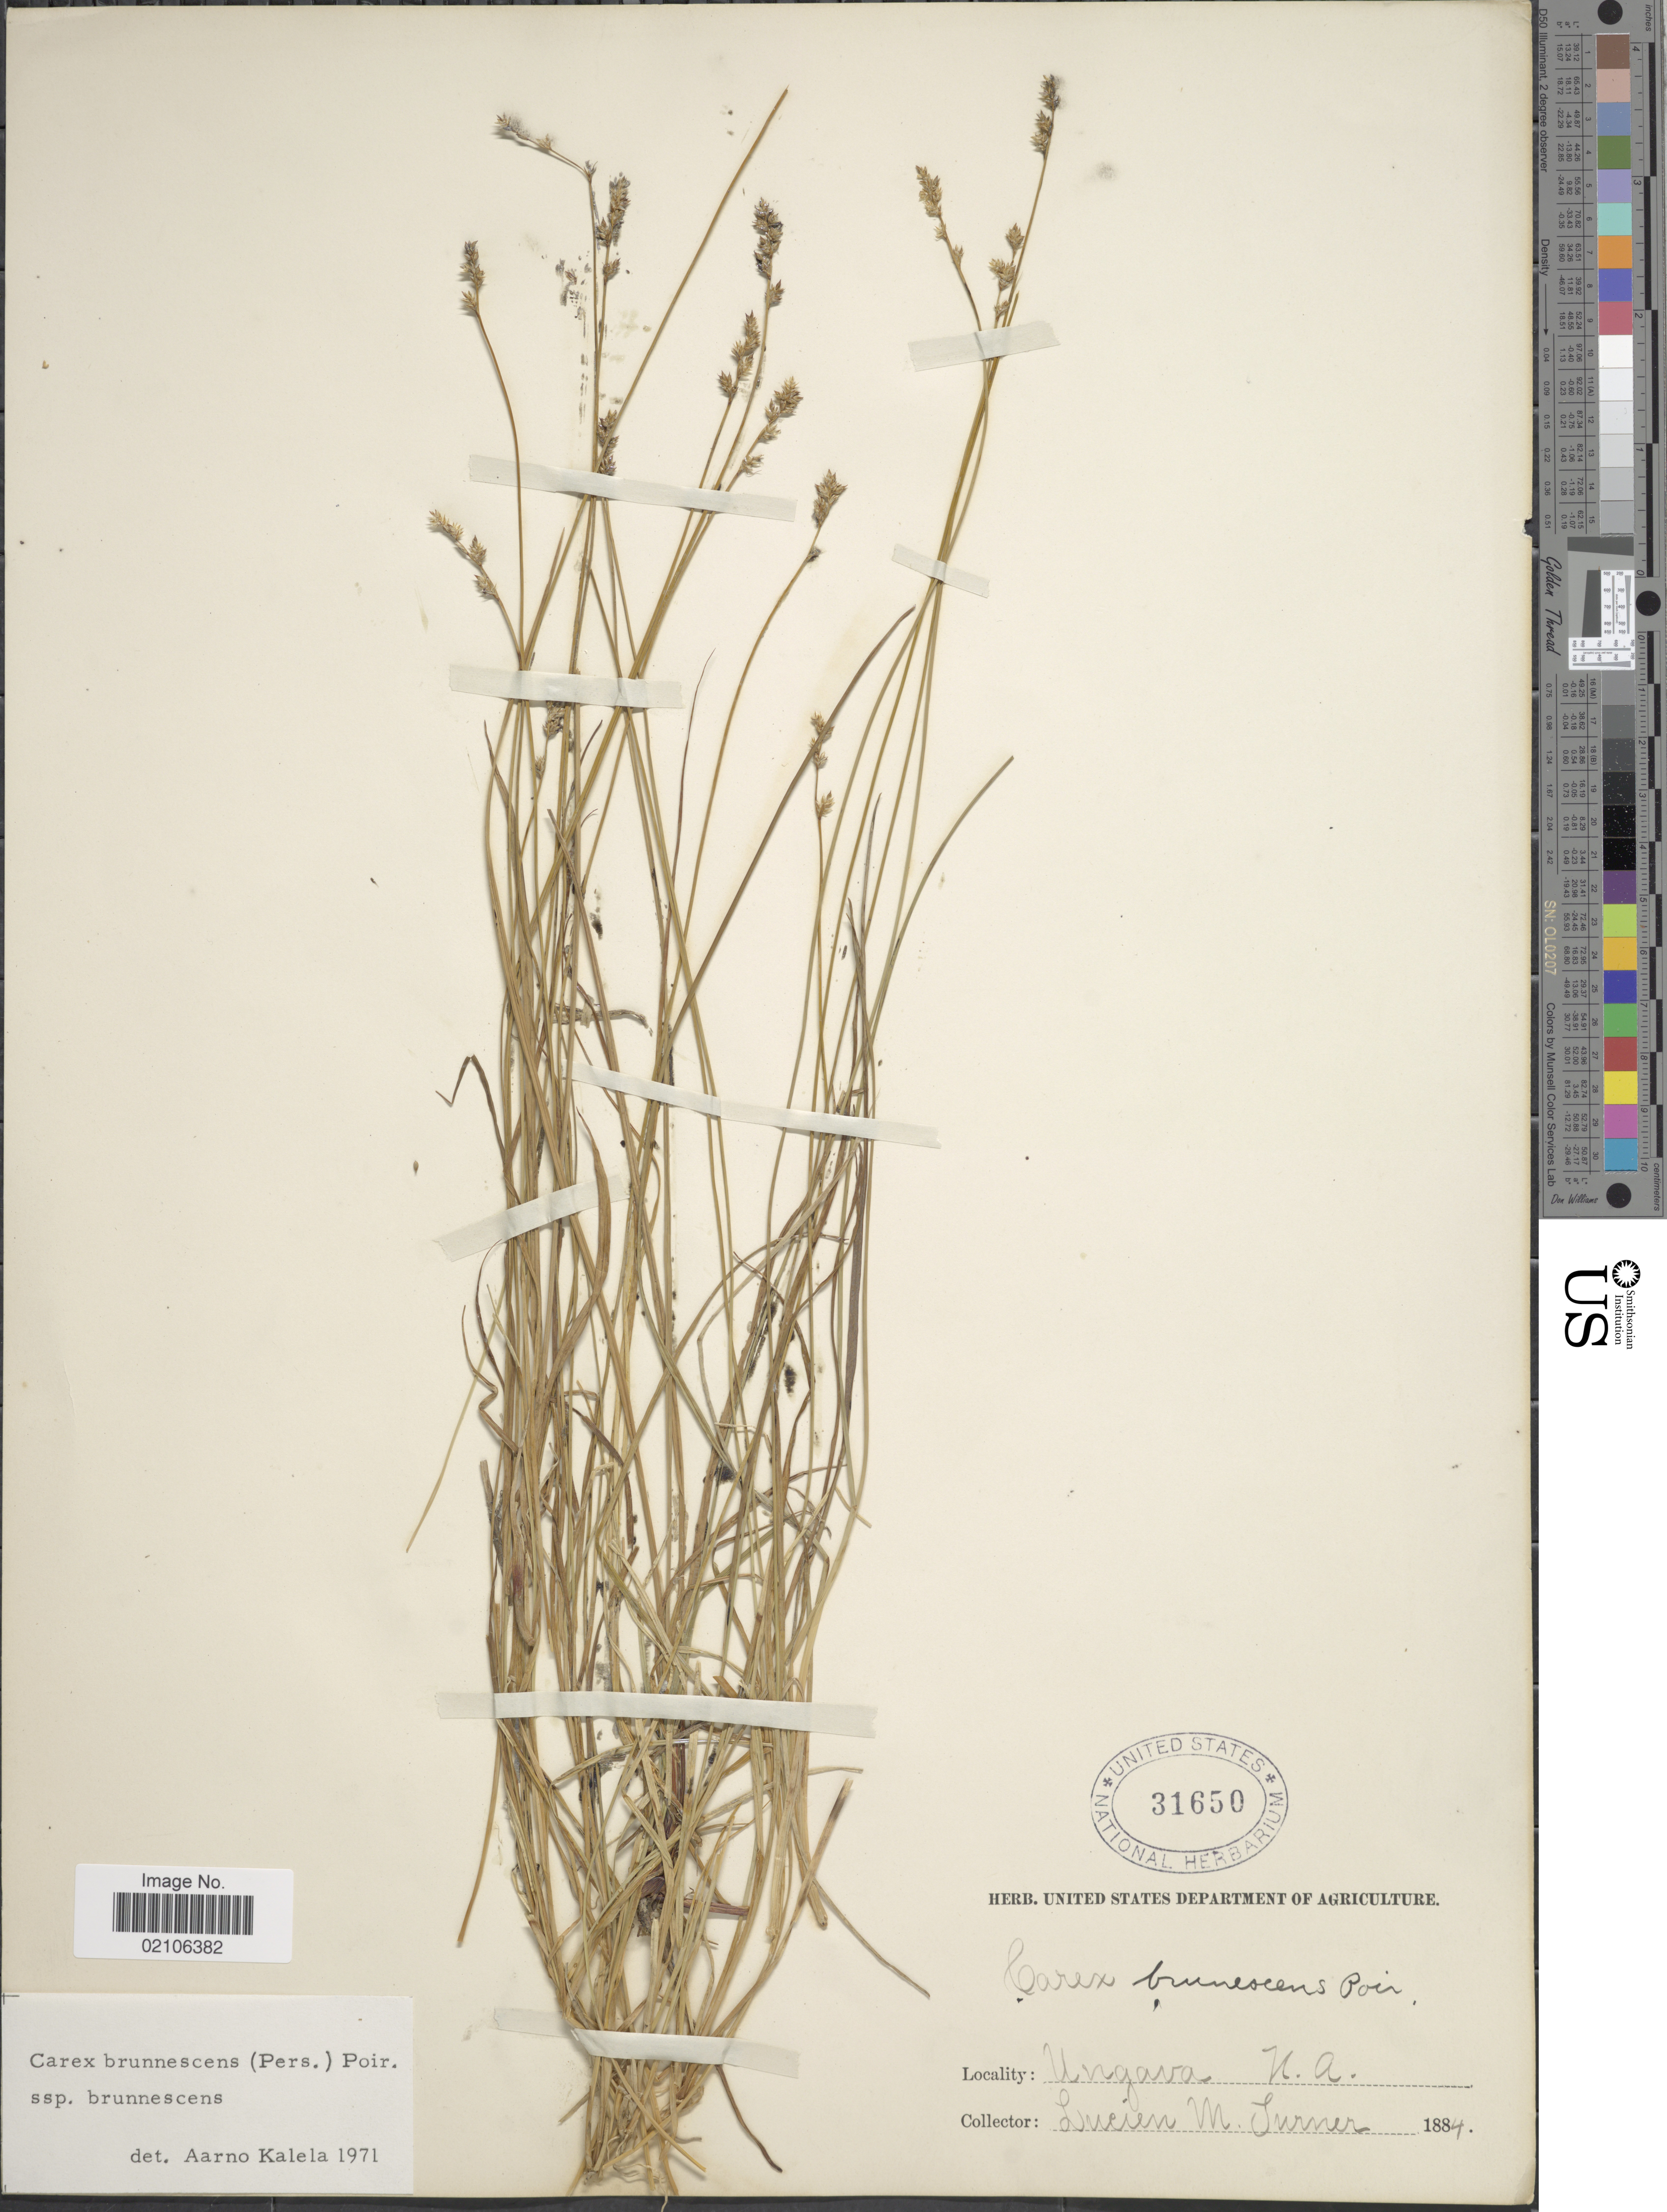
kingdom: Plantae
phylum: Tracheophyta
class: Liliopsida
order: Poales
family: Cyperaceae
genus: Carex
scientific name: Carex brunnescens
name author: (Pers.) Poir.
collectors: L. M. Turner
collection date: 1884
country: Canada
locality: Ungava, N.A.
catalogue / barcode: US 31650